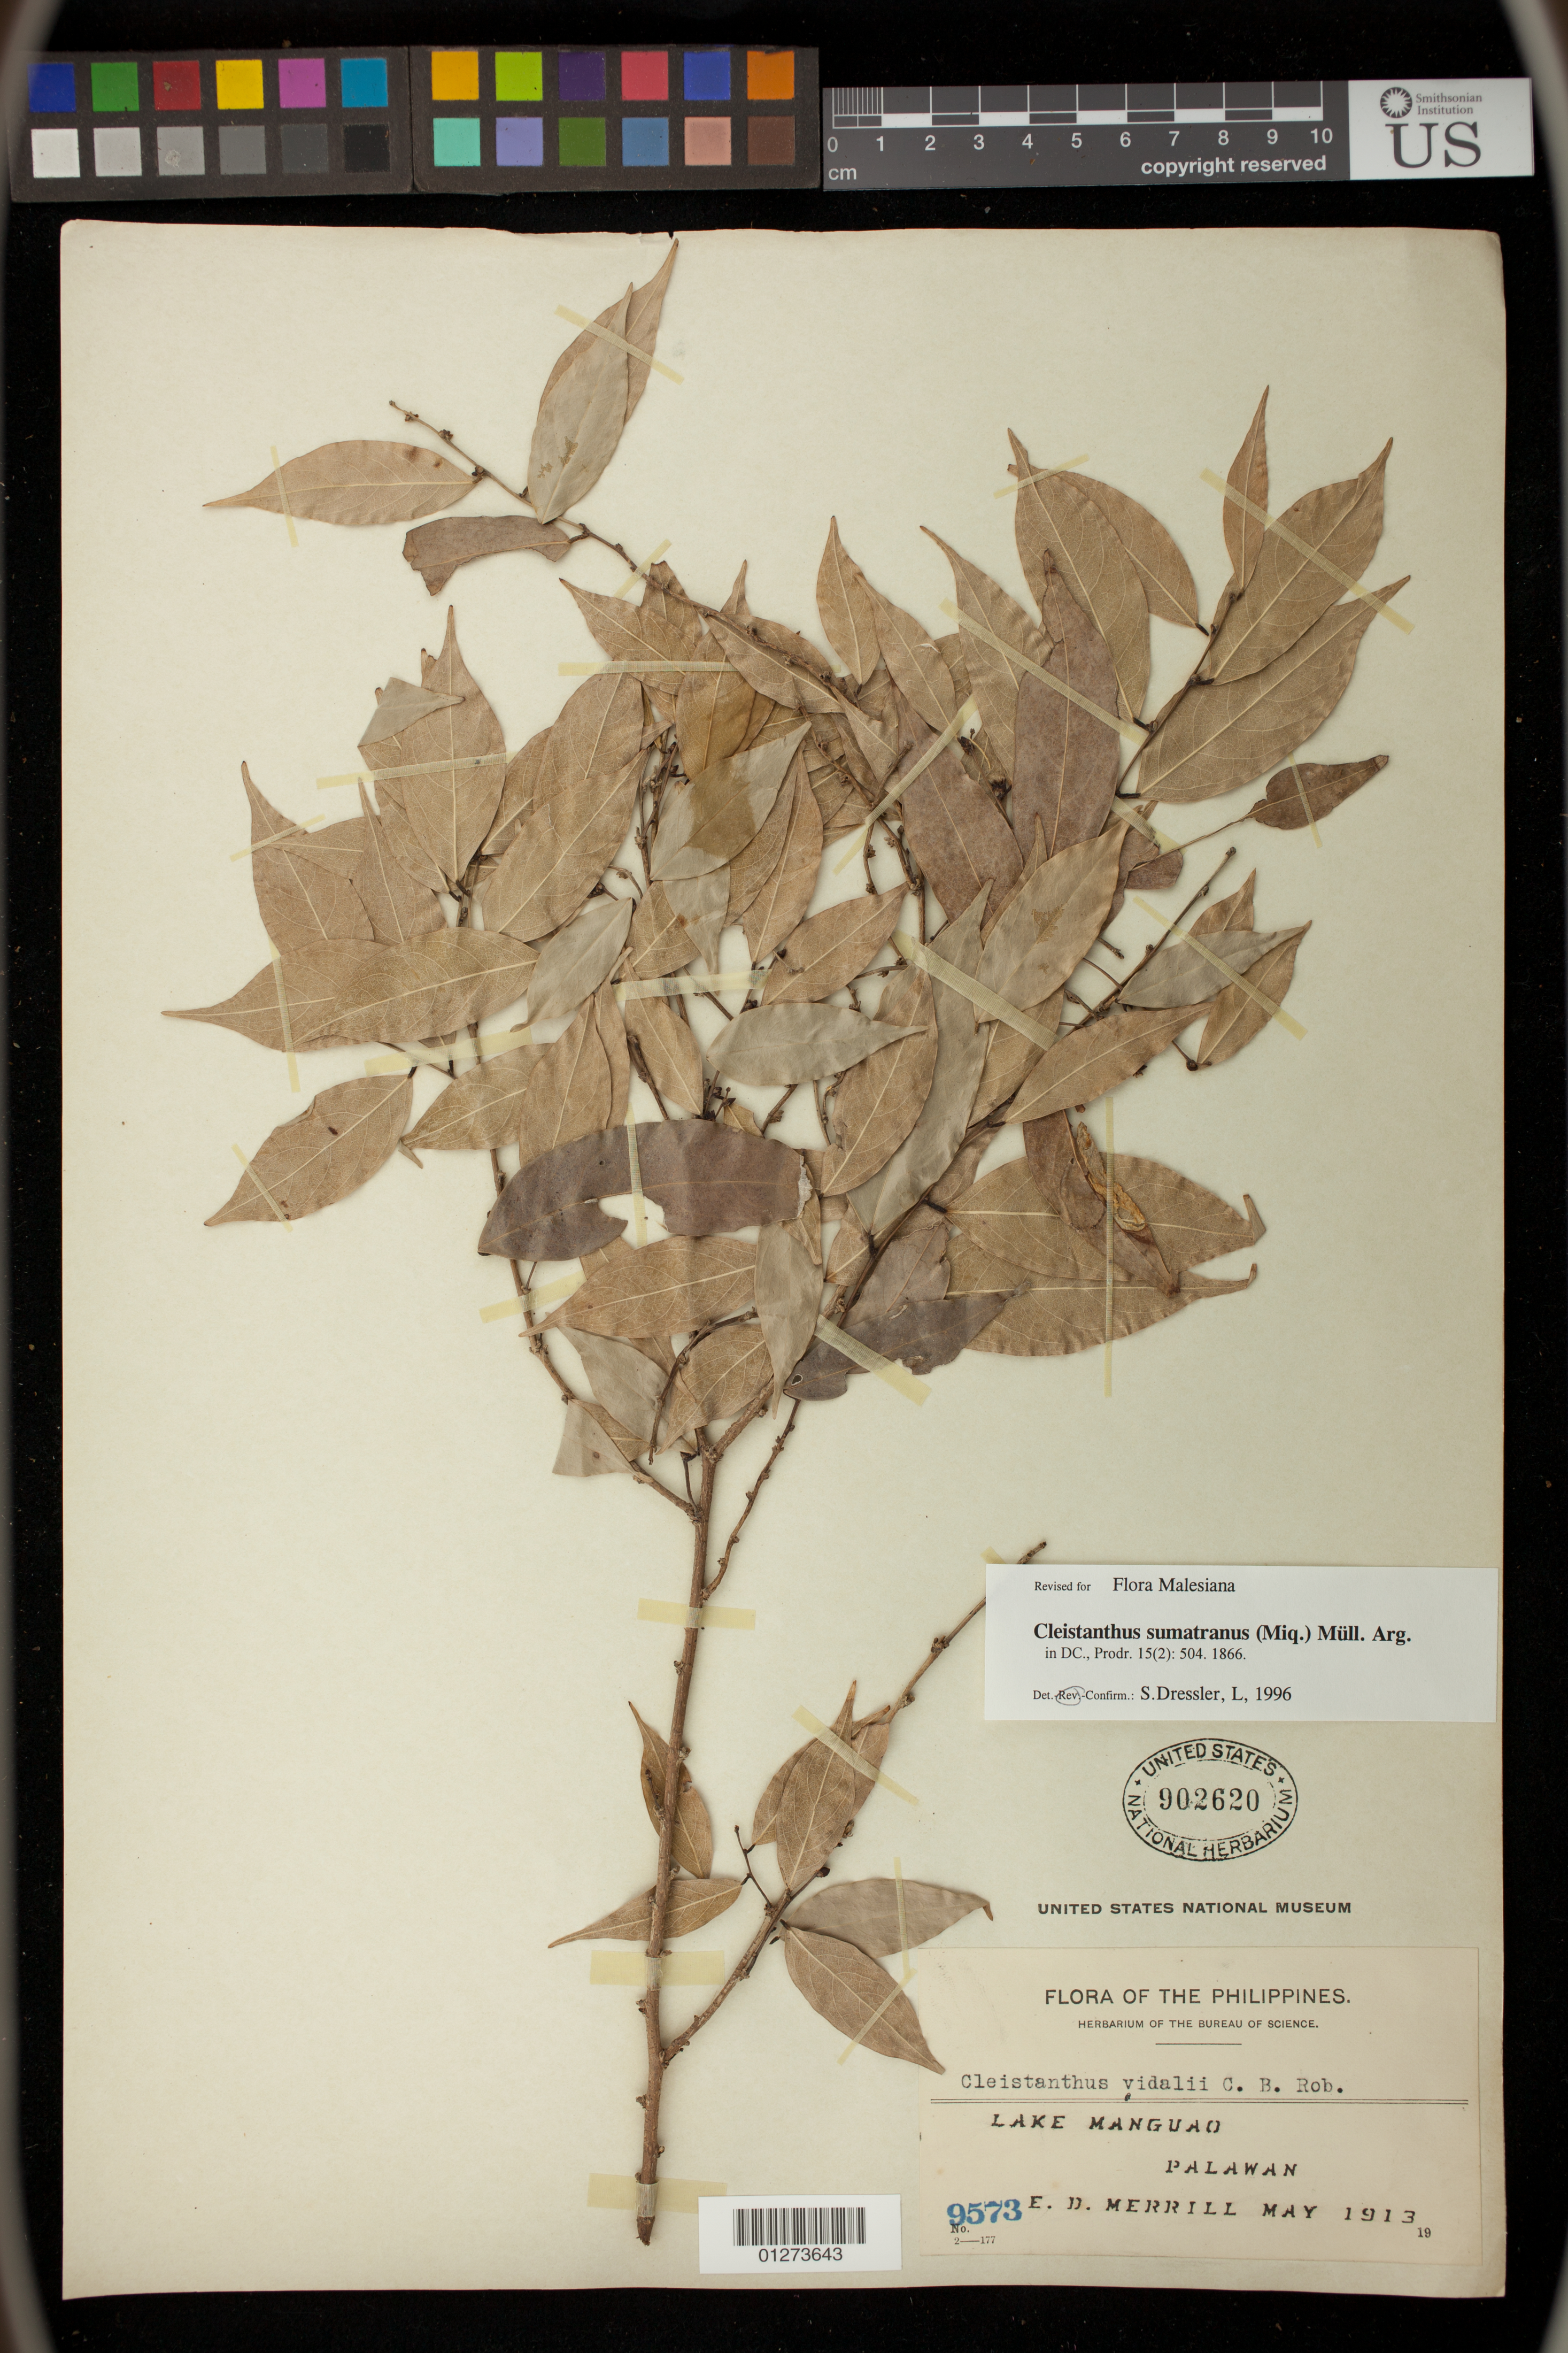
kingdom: Plantae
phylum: Tracheophyta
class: Magnoliopsida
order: Malpighiales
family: Phyllanthaceae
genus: Cleistanthus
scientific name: Cleistanthus sumatranus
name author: (Miq.) Müll. Arg.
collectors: E. D. Merrill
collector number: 9573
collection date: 1913-05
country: Philippines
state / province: Mimaropa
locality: Lake Manguao,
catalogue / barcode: US 902620